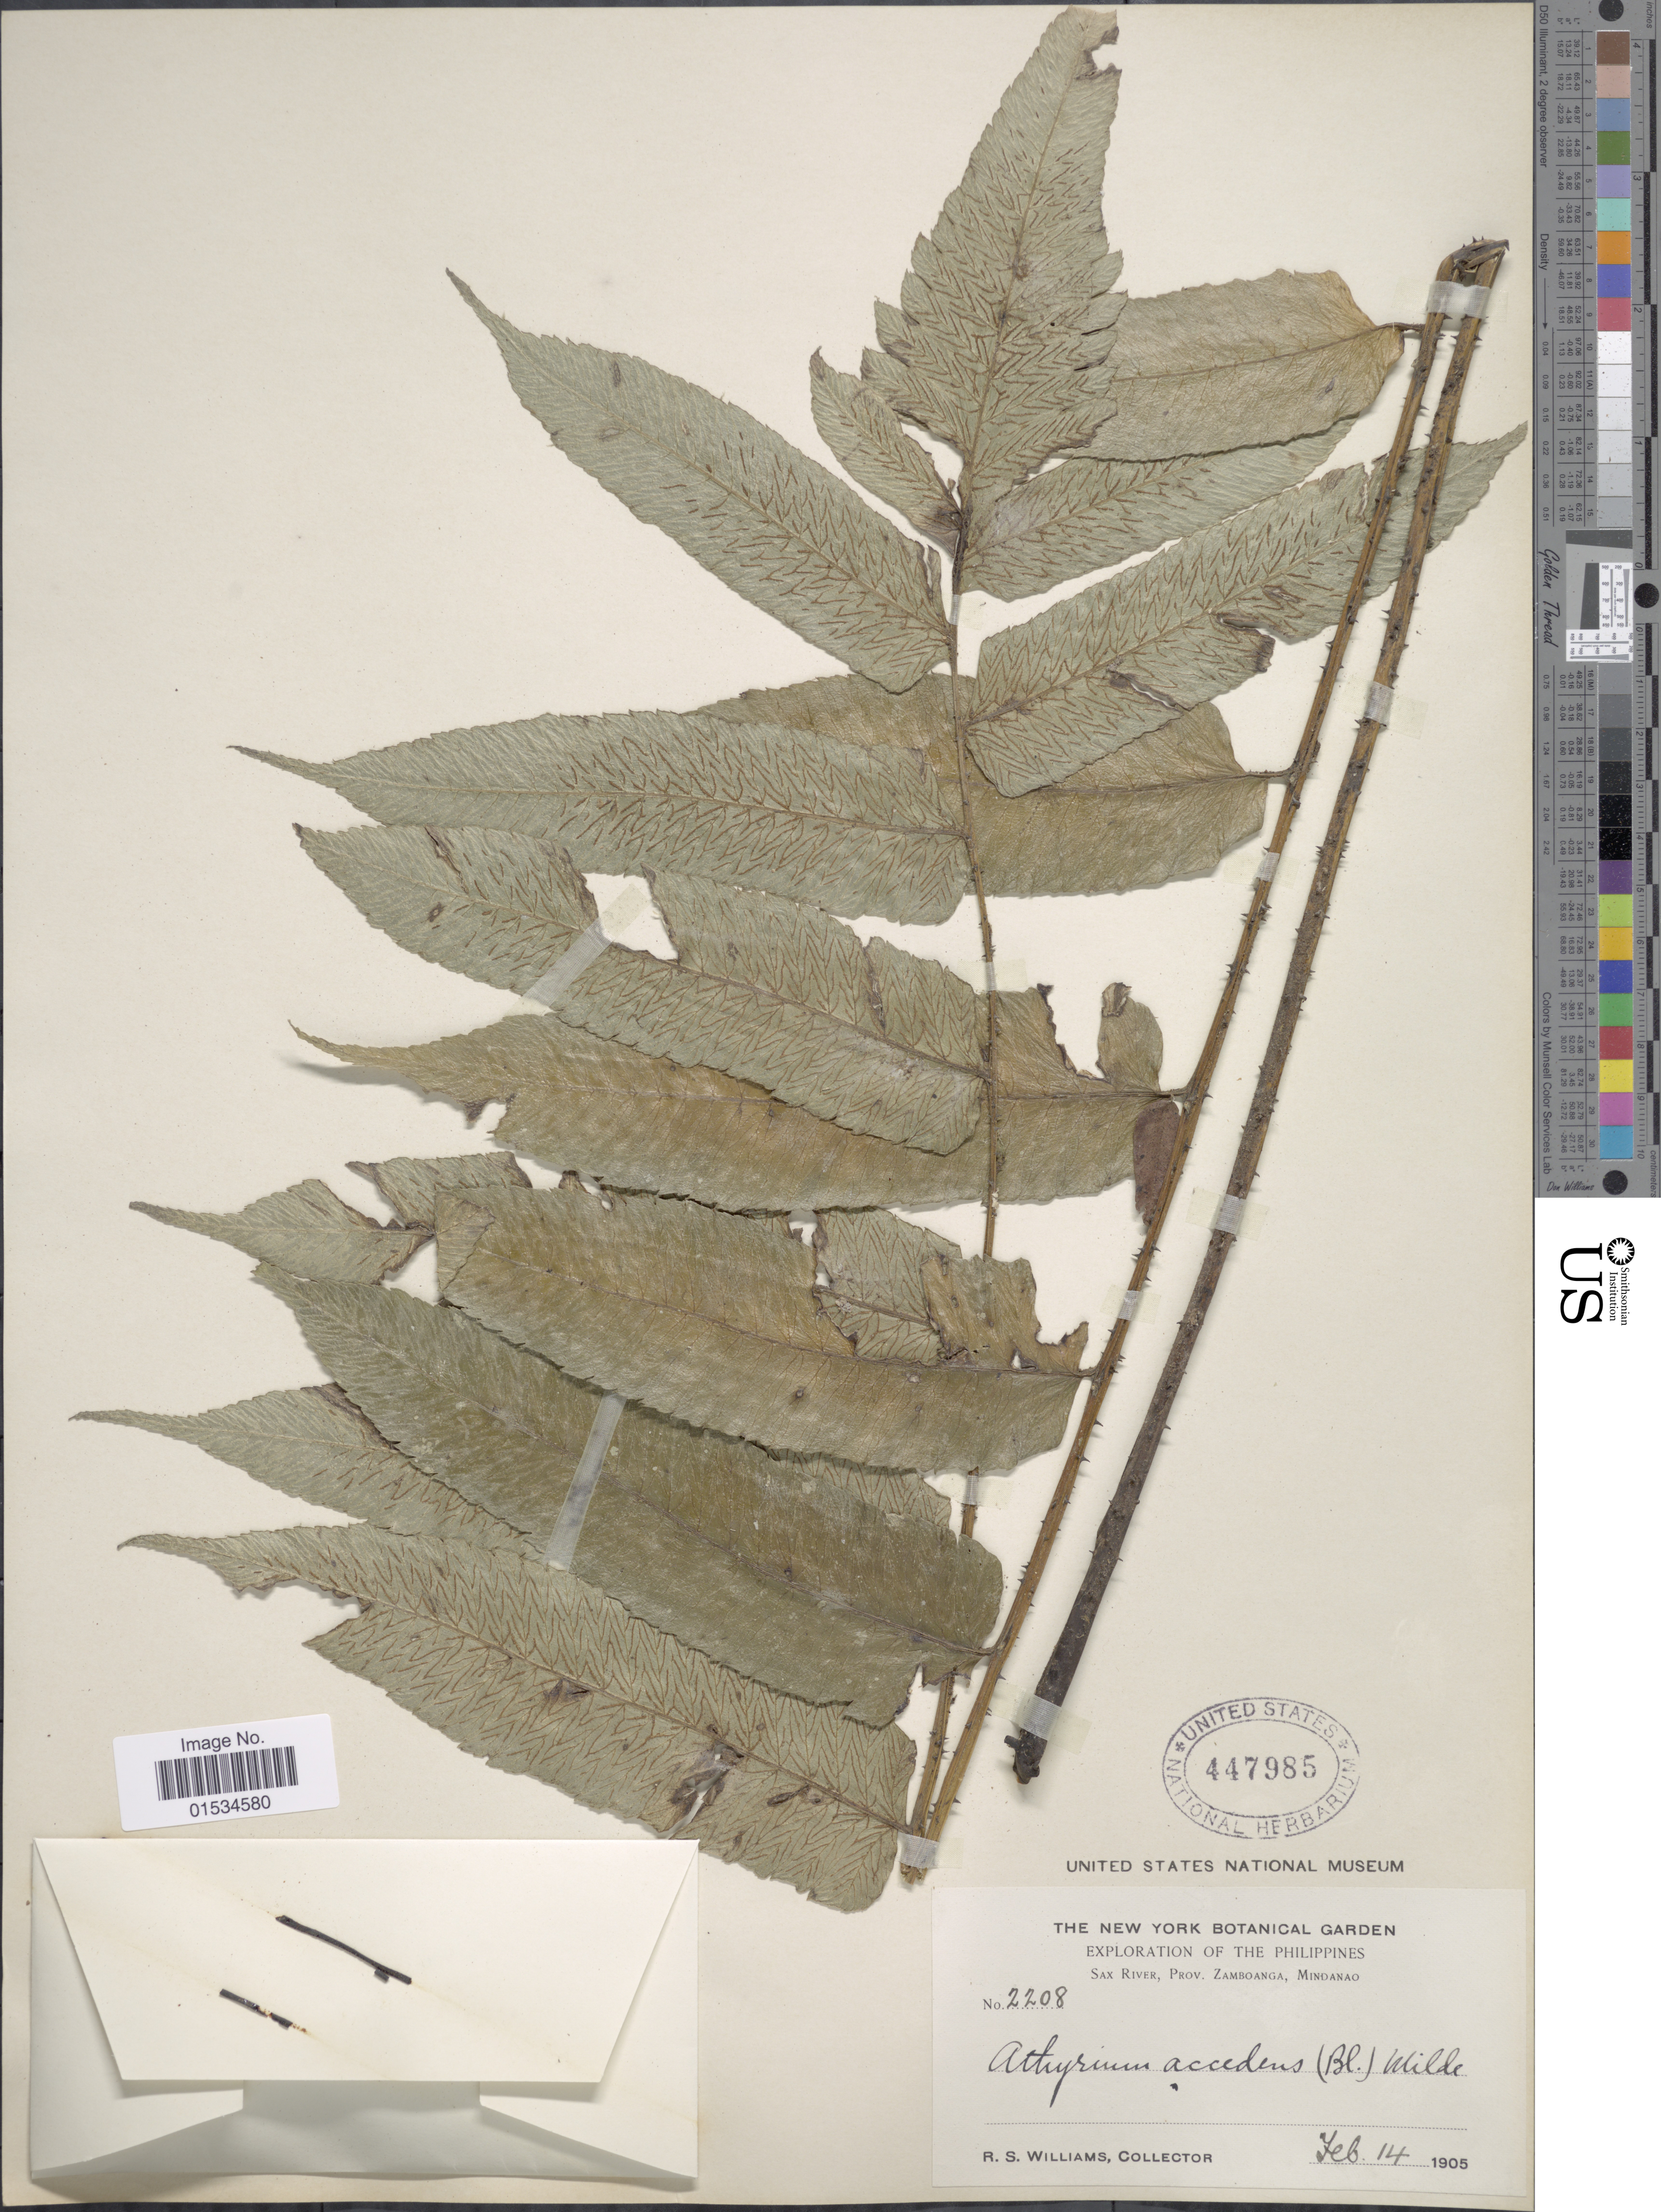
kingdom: Plantae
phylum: Tracheophyta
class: Polypodiopsida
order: Polypodiales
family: Athyriaceae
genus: Diplazium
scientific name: Diplazium accendens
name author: Blume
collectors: R. S. Williams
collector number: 2208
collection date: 1905-02-14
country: Philippines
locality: Exploration, Sax River, Zamboanga, Mindanao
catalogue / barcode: US 447985